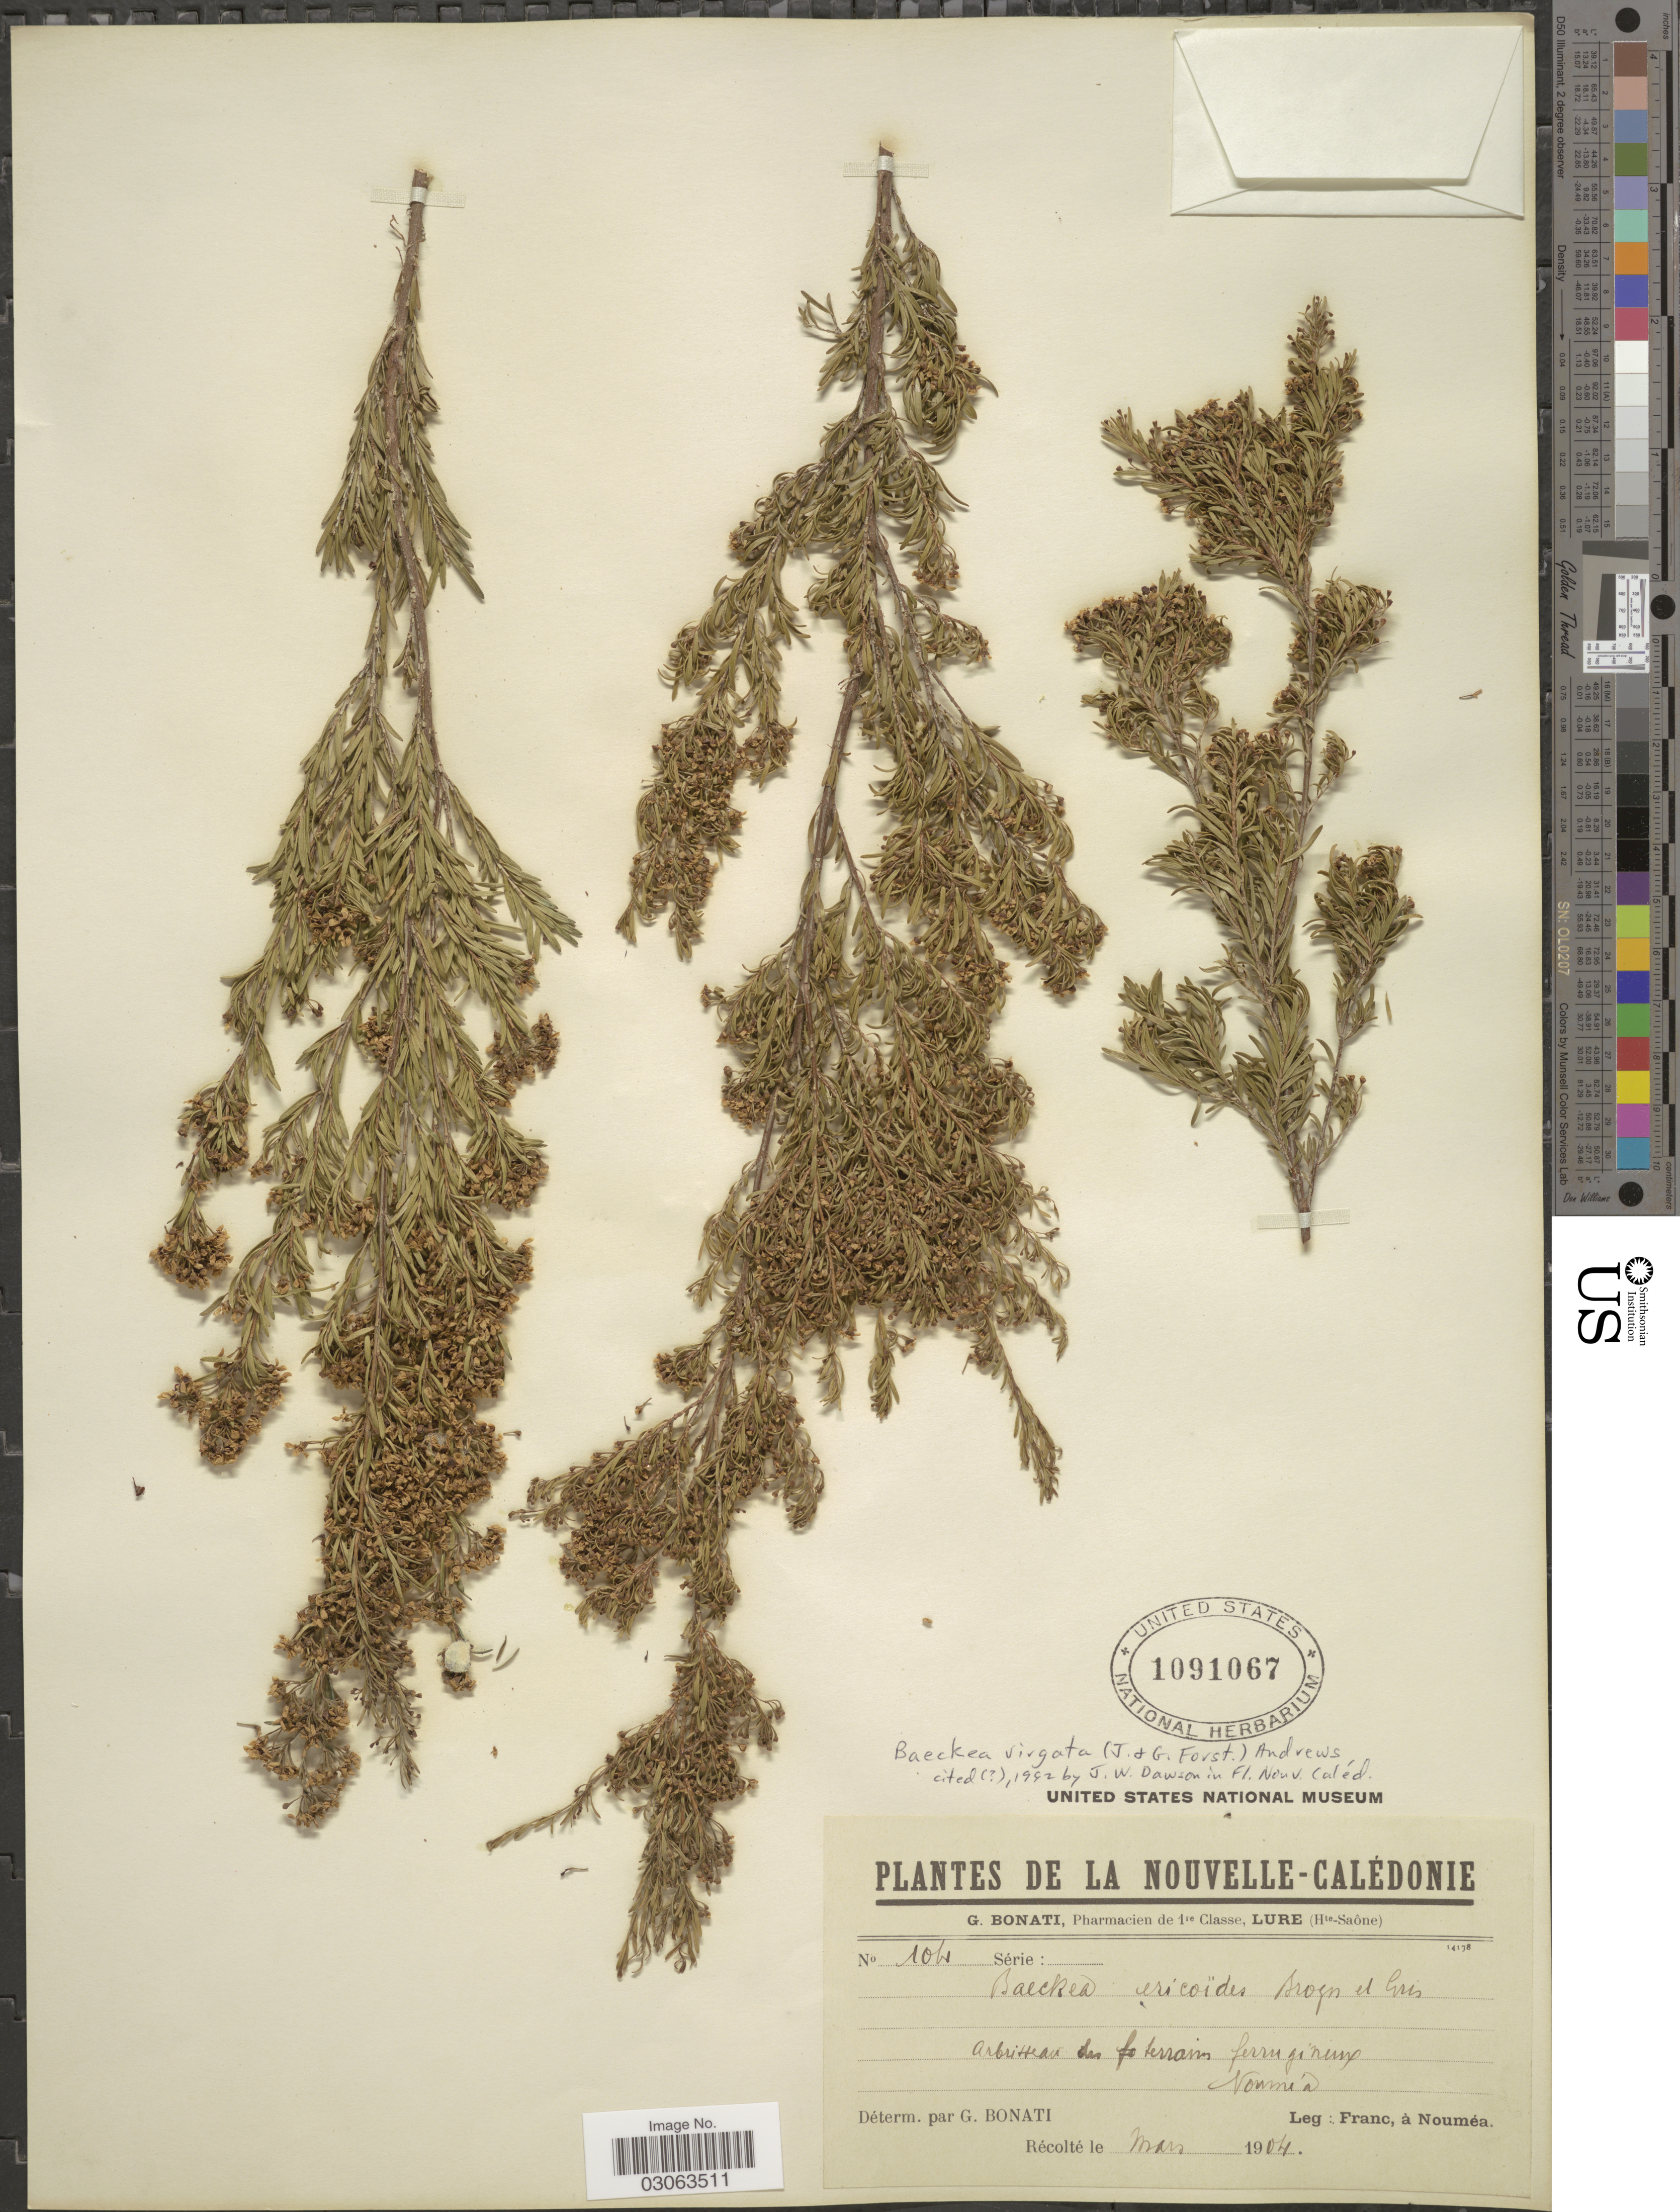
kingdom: Plantae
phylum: Tracheophyta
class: Magnoliopsida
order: Myrtales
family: Myrtaceae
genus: Sannantha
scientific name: Sannantha virgata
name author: (J.R. Forst. & G. Forst.) P.G. Wilson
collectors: Franc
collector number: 1041*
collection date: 1904-03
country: New Caledonia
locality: Nouméa.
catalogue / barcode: US 1091067